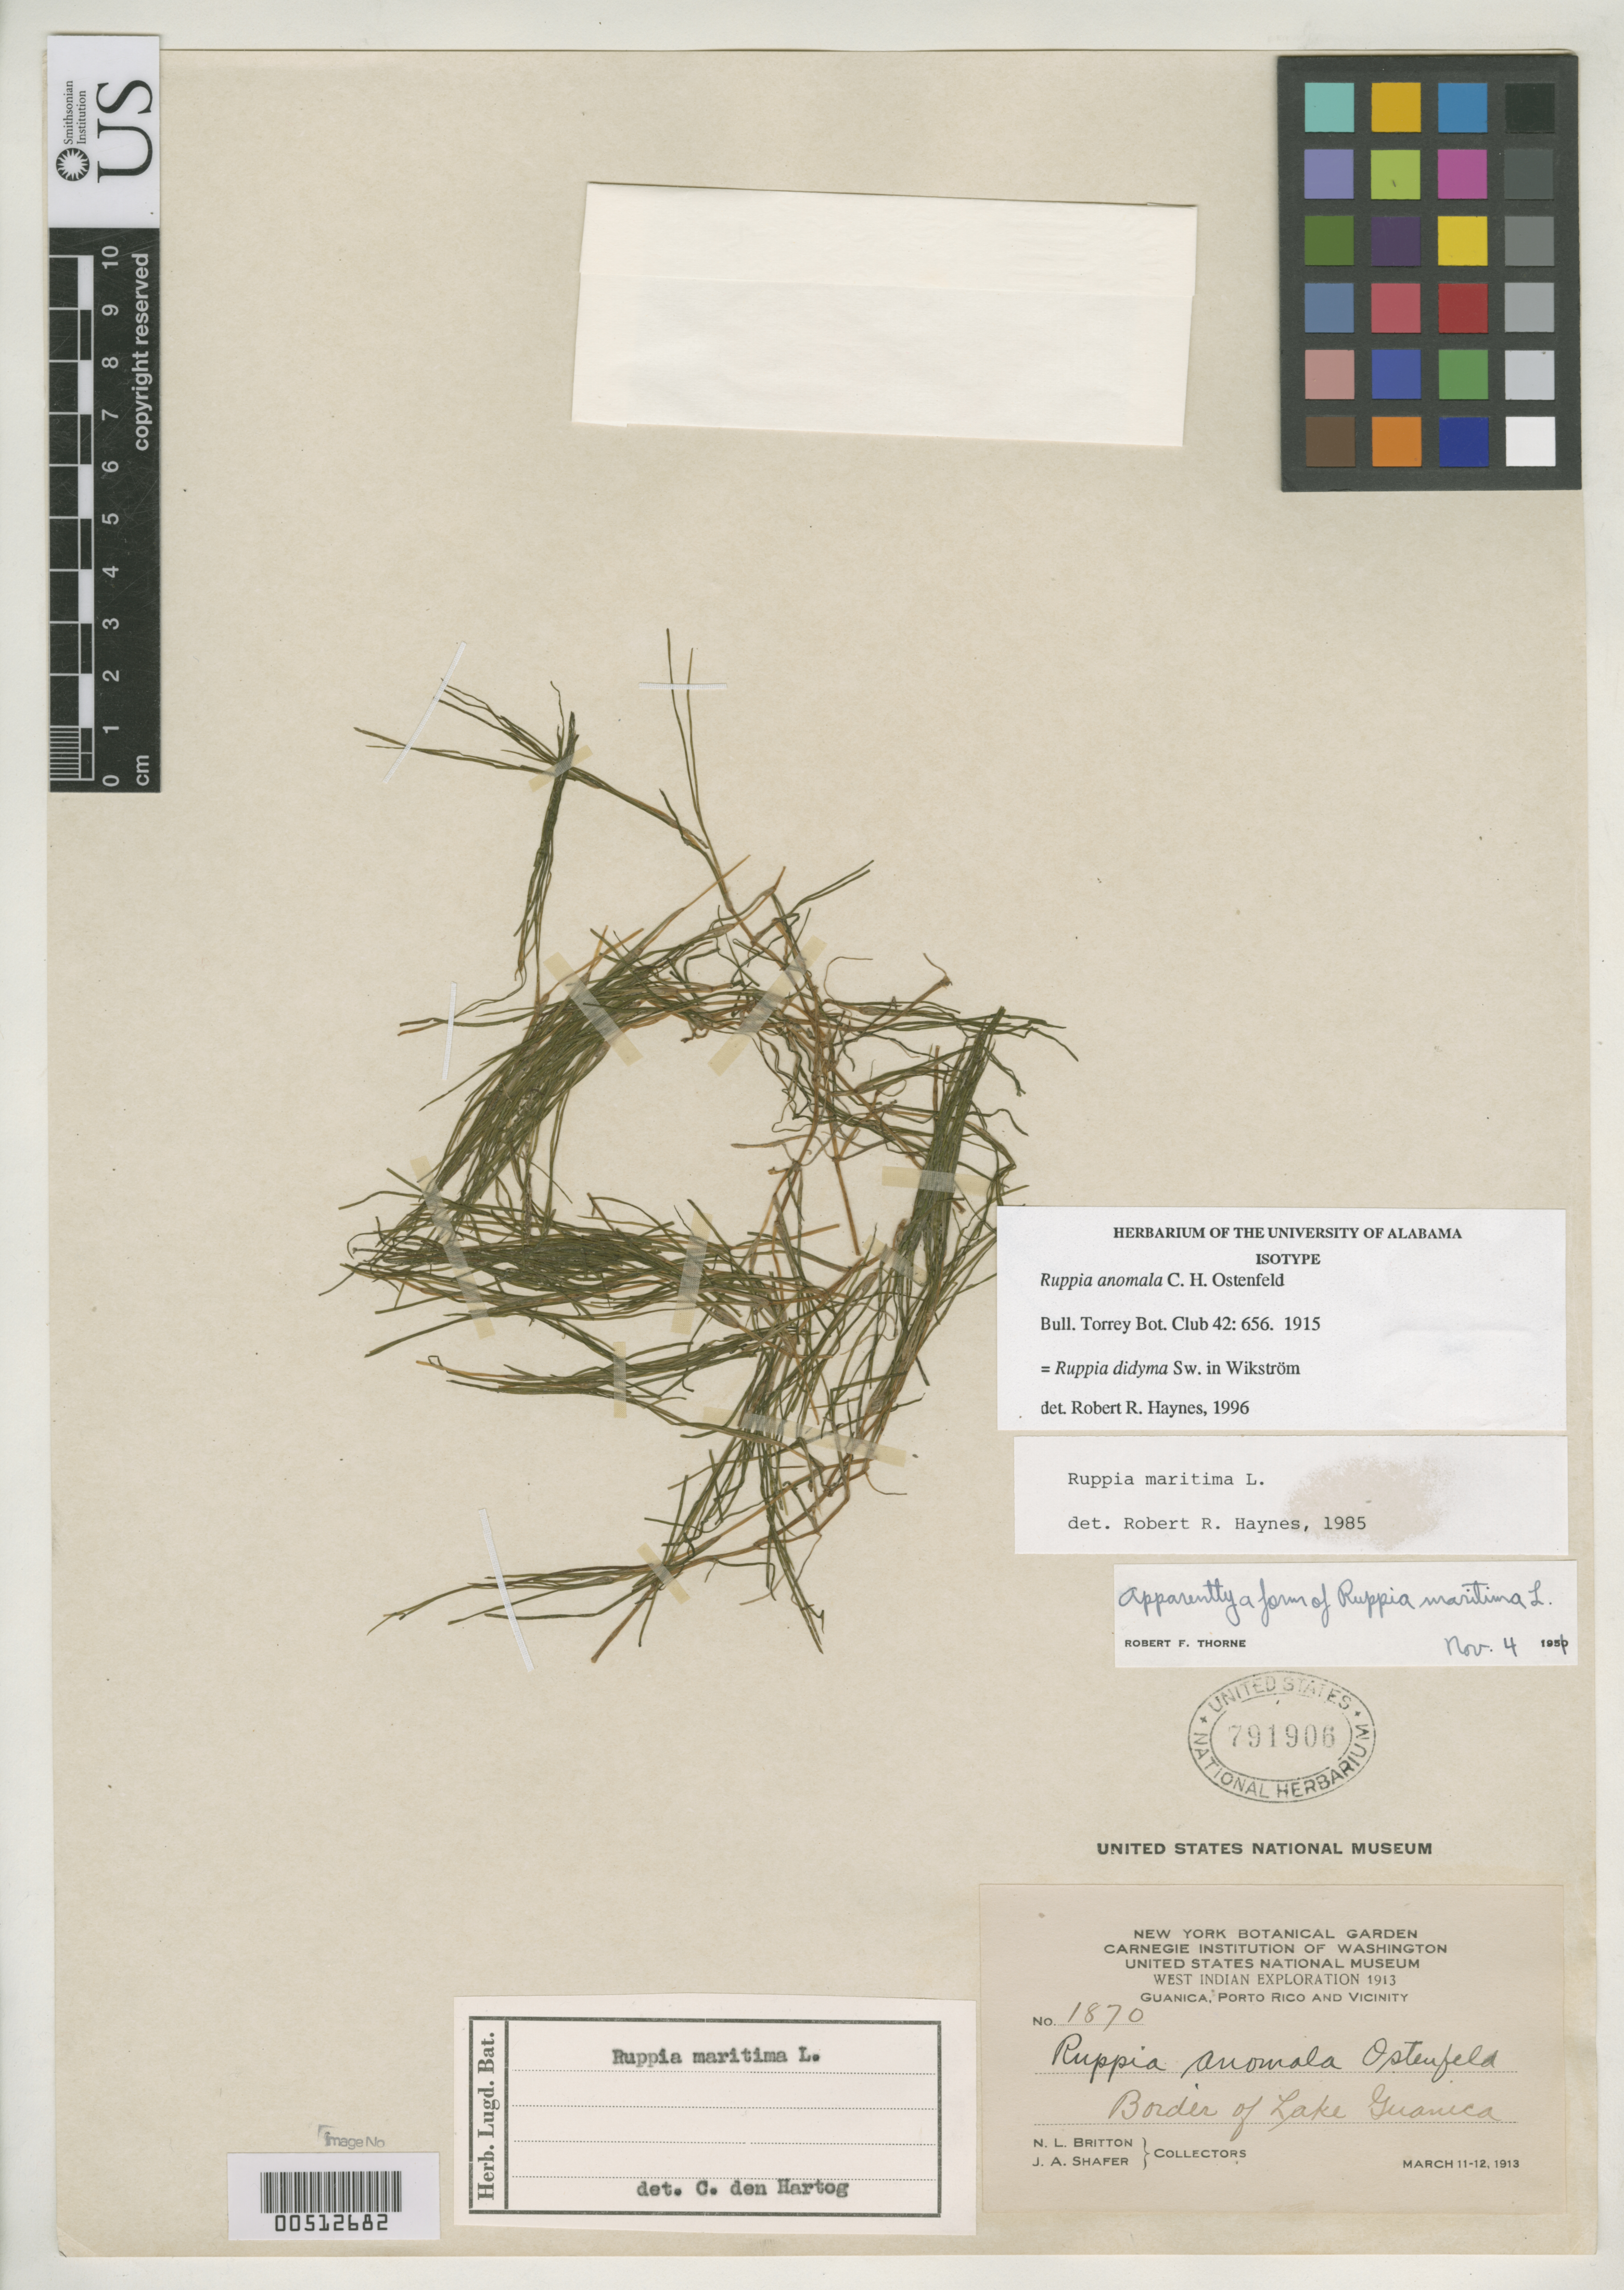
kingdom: Plantae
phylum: Tracheophyta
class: Liliopsida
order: Alismatales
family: Ruppiaceae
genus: Ruppia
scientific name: Ruppia anomala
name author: Ostenf.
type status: Isotype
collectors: N. Britton & J. A. Shafer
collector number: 1870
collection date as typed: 11 Mar 1913 to 12 Mar 1913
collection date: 1913-03-11/1913-03-12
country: Puerto Rico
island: Greater Antilles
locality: Guanica, border of Lake Guanica.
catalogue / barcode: US 791906